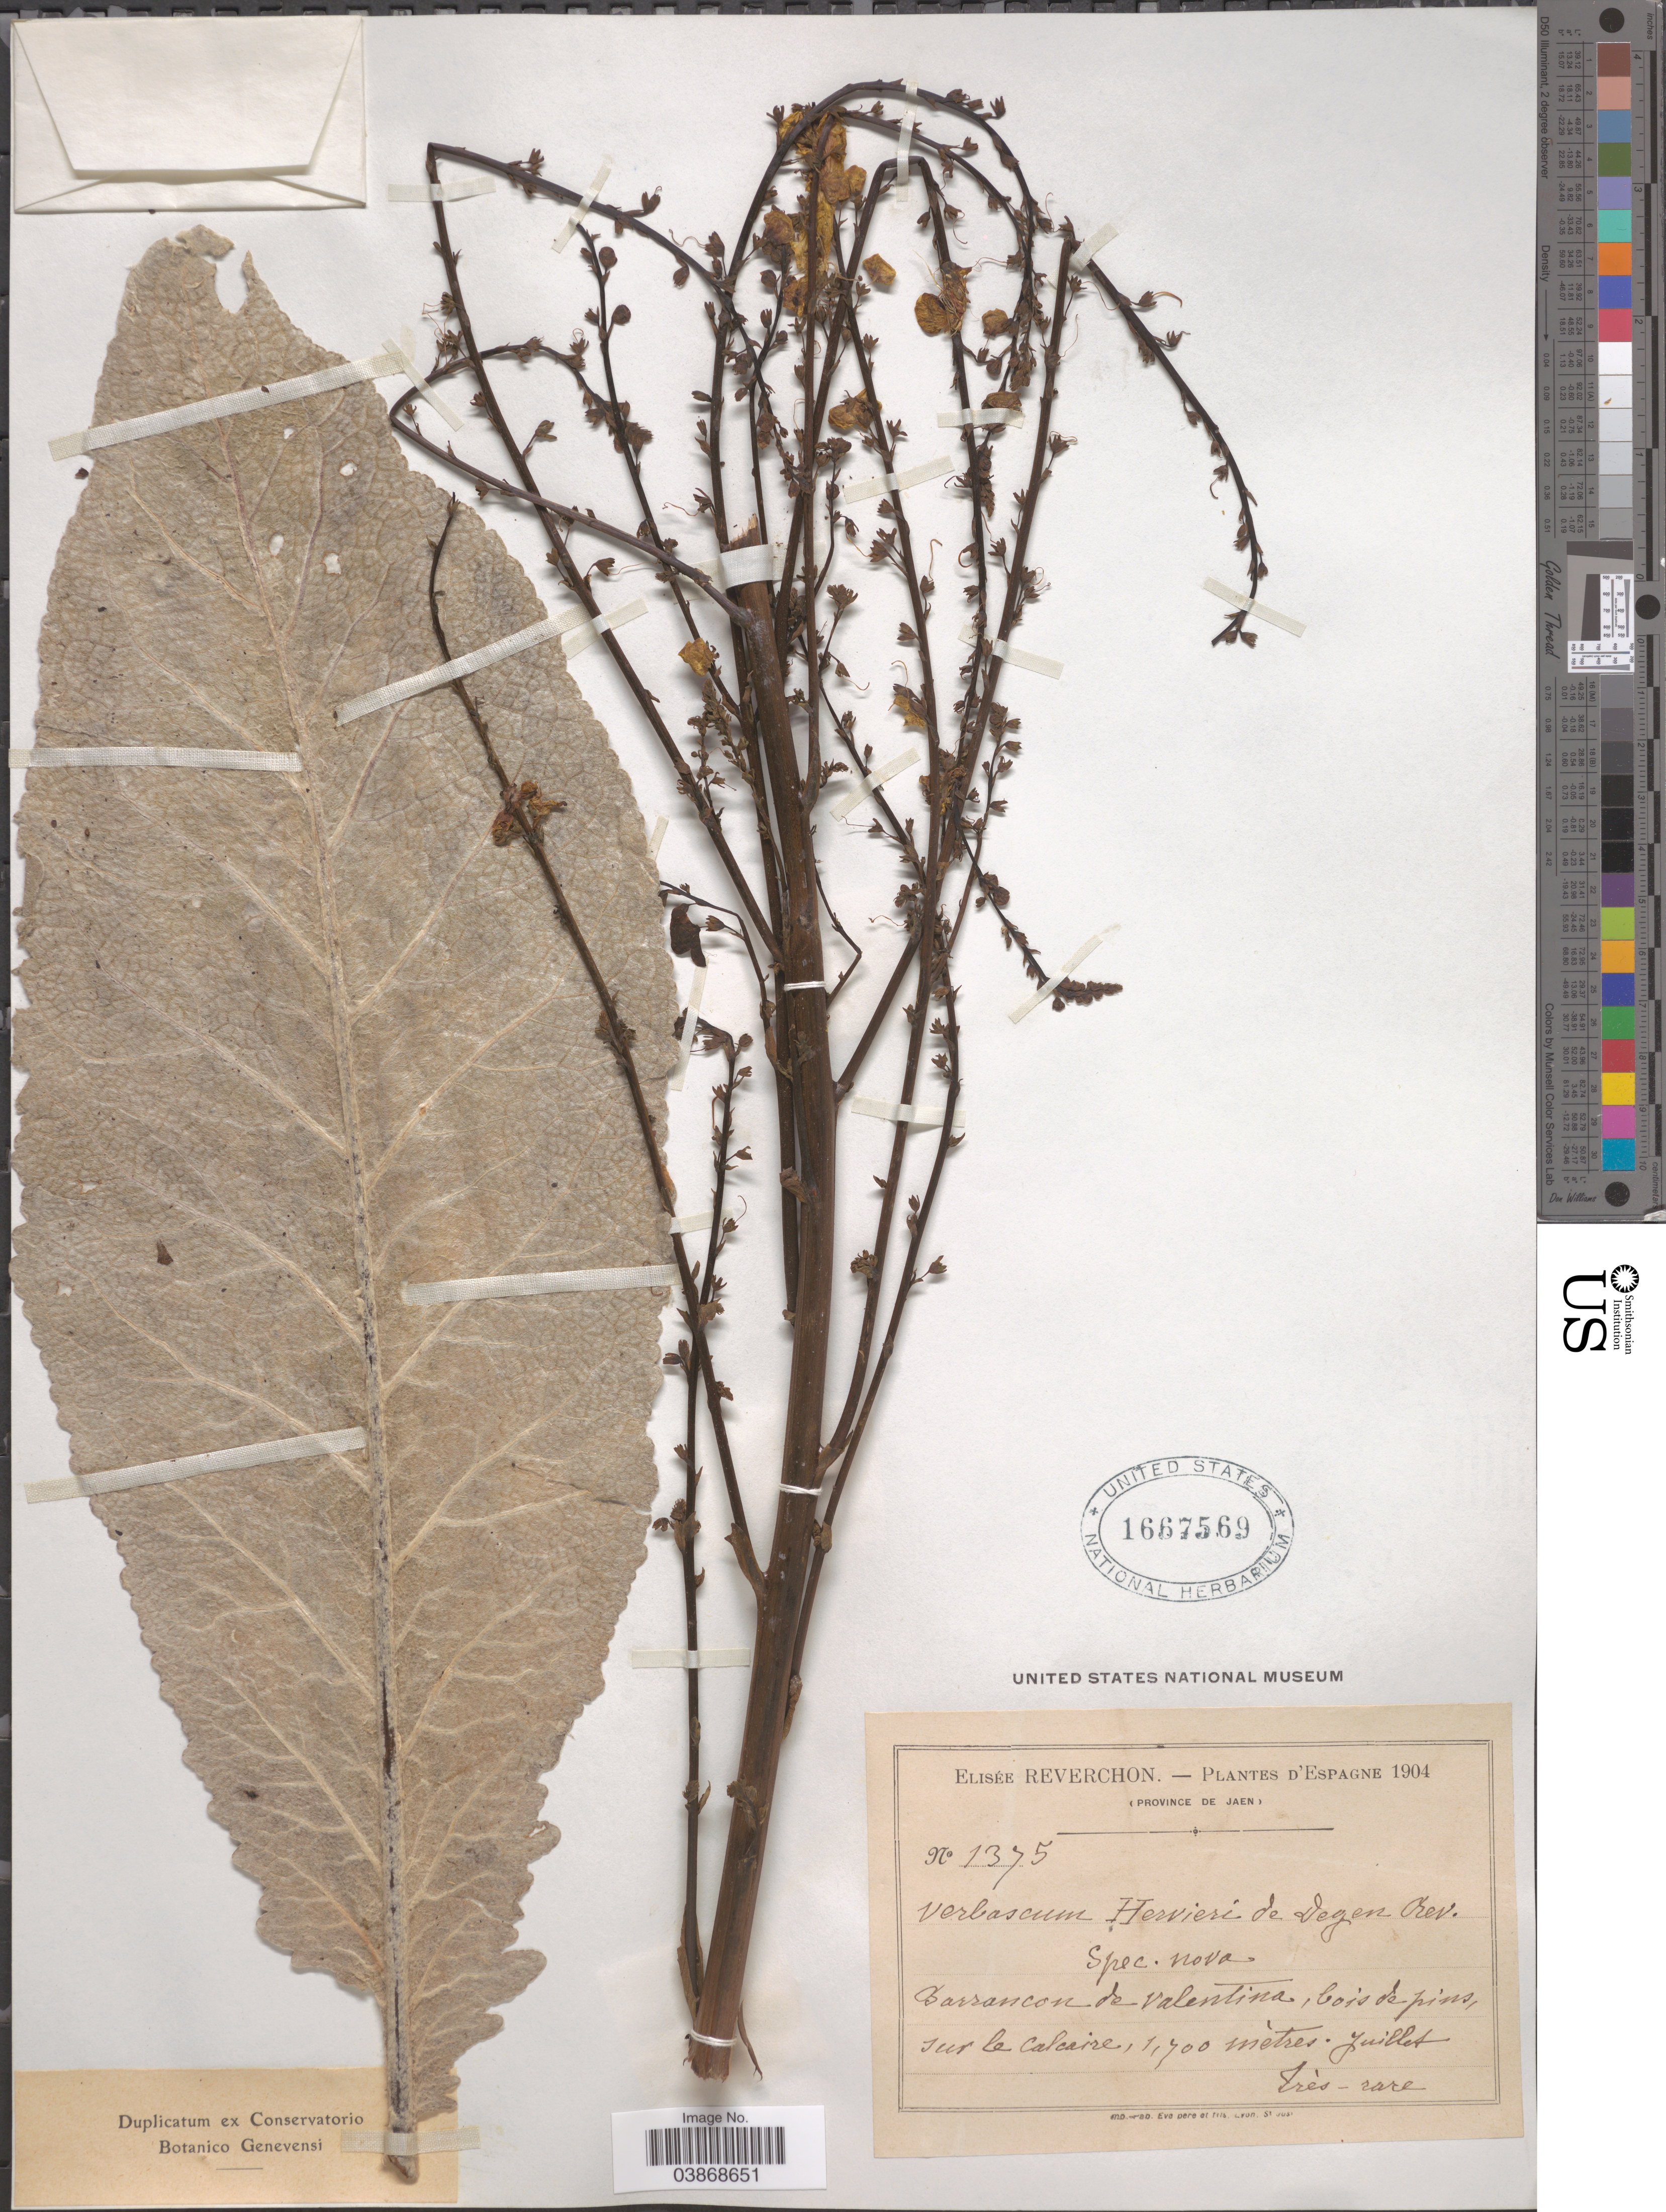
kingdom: Plantae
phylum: Tracheophyta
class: Magnoliopsida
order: Lamiales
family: Scrophulariaceae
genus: Verbascum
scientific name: Verbascum hervieri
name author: Degen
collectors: E. Reverchon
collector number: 1375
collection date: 1904-07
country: Spain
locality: Barrancon de Valentina, Cois de pins, sur le Caleaire.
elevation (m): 1700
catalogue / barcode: US 1667569